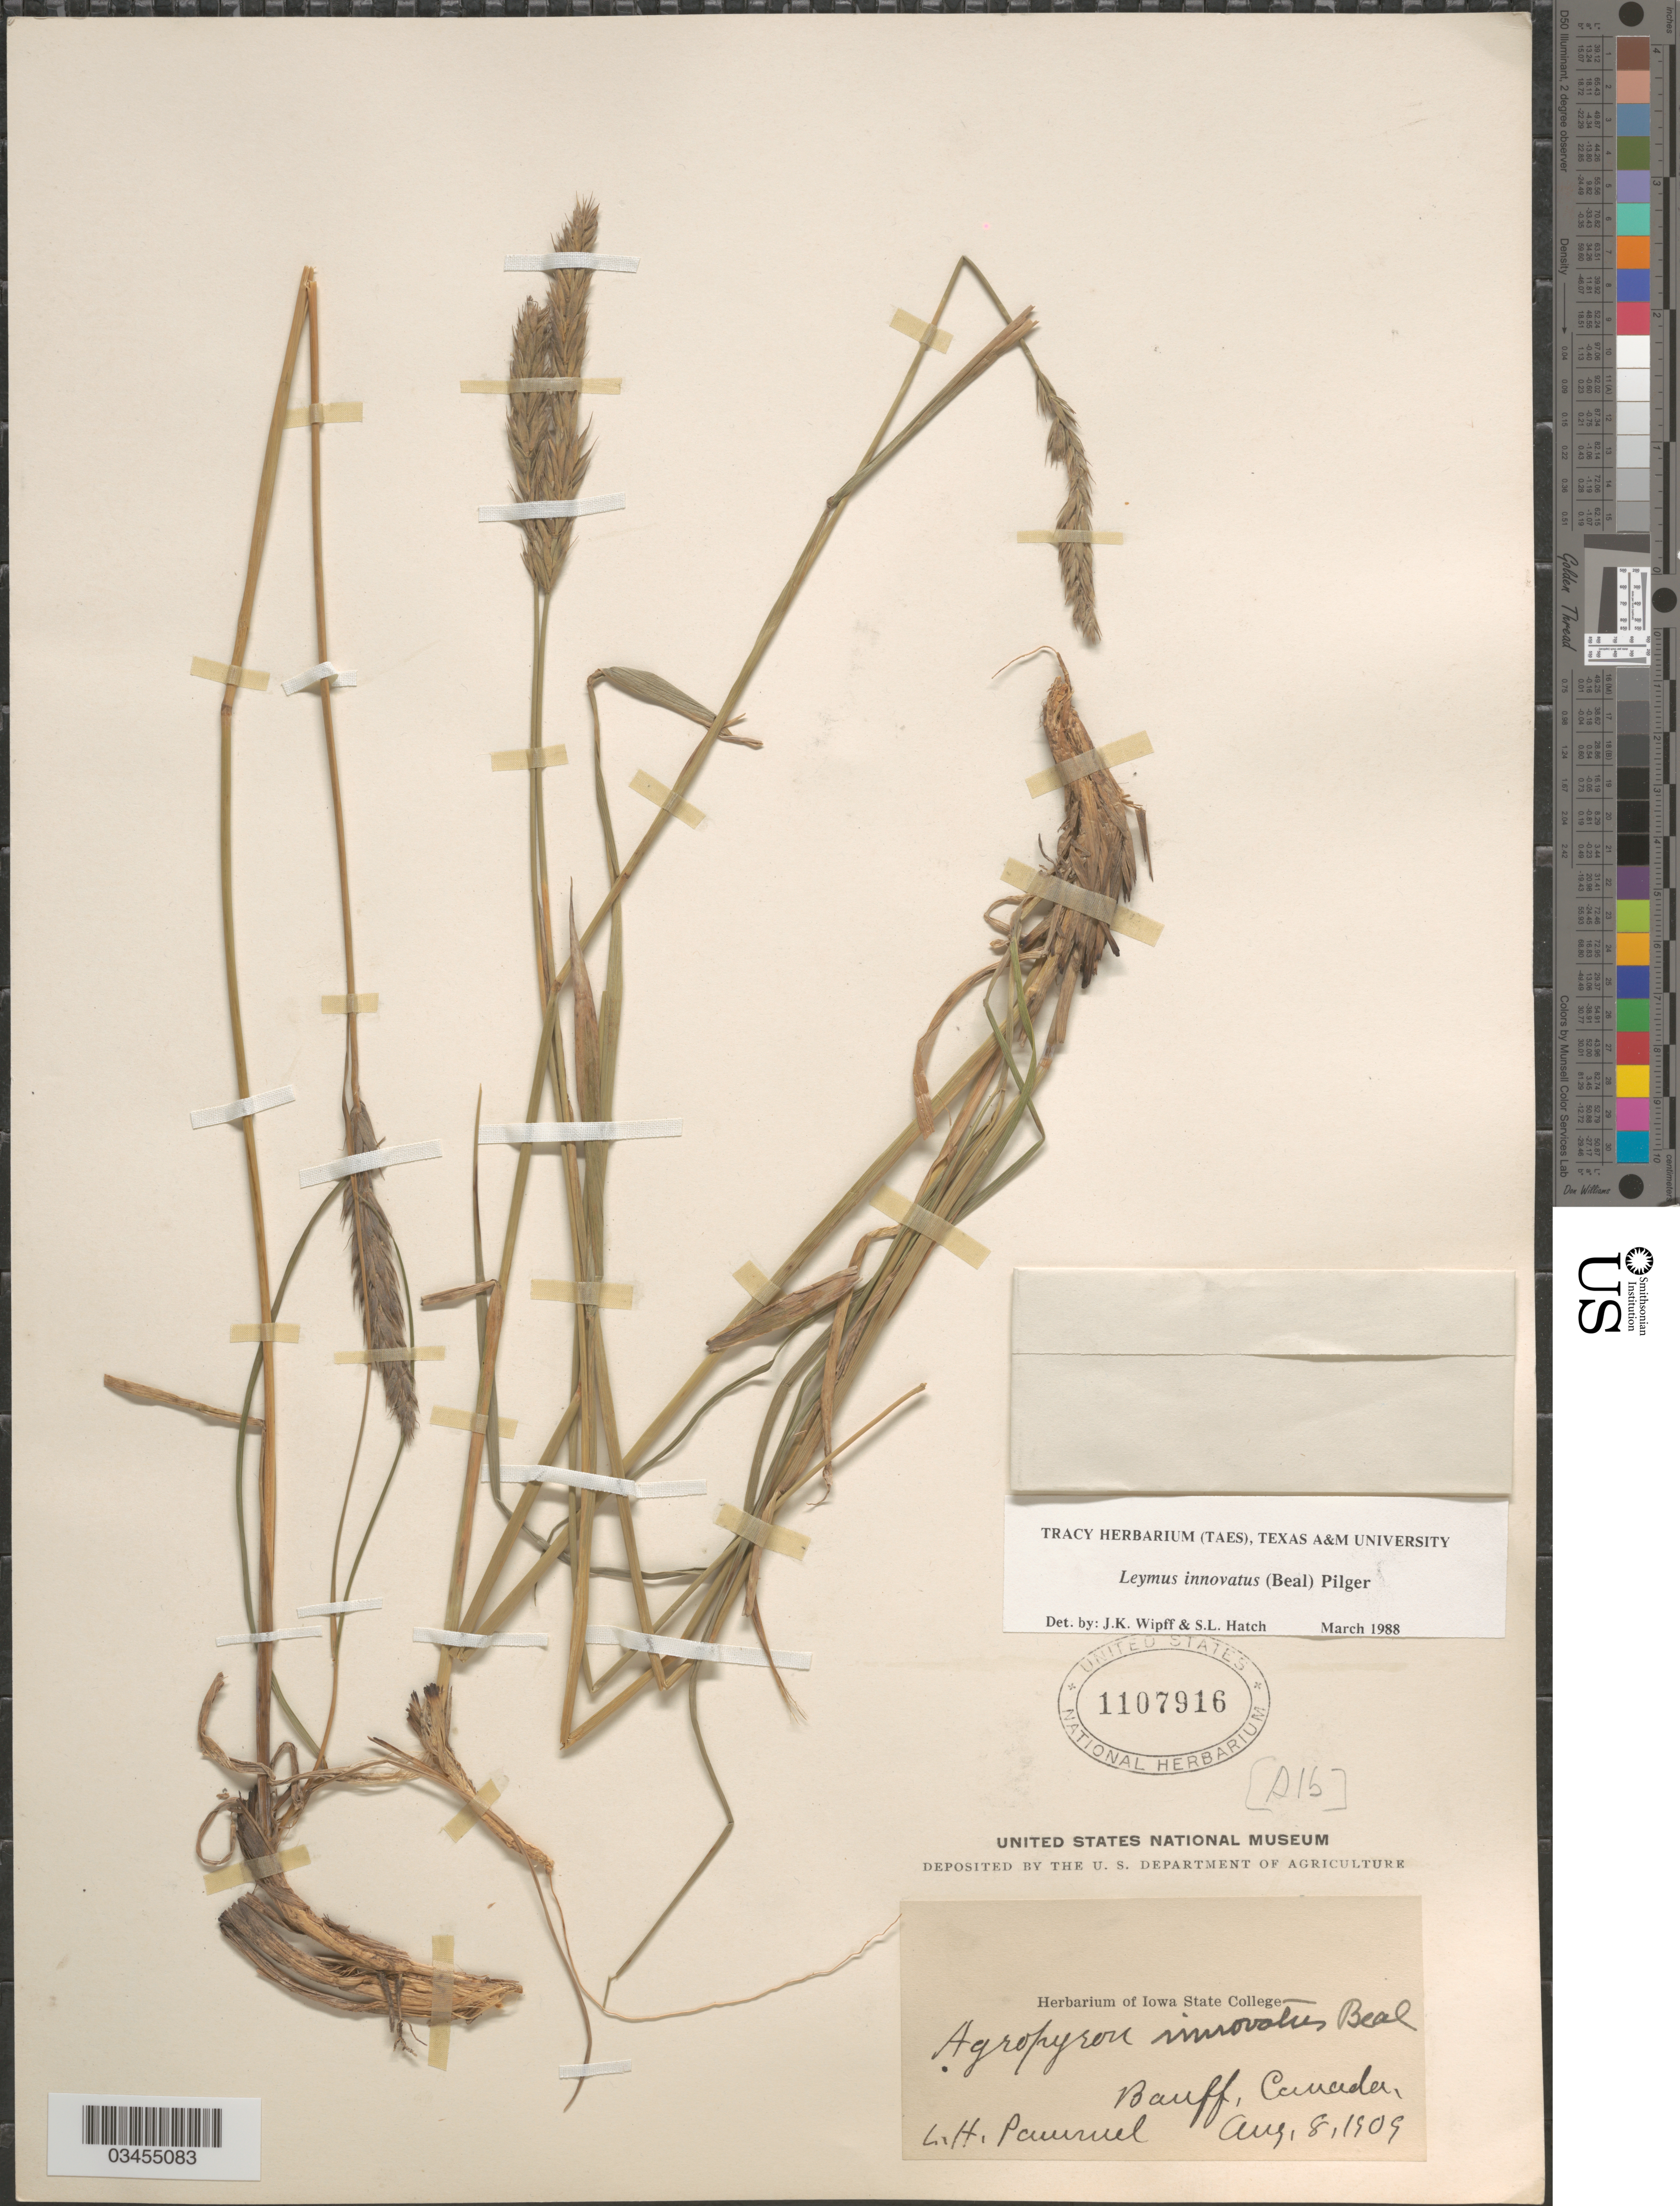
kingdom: Plantae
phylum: Tracheophyta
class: Liliopsida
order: Poales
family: Poaceae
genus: Leymus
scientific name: Leymus innovatus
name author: (W.J. Beal) Pilg.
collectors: L. Pammel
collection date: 1909-08-08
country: Canada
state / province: Alberta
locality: Banff.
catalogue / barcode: US 1107916